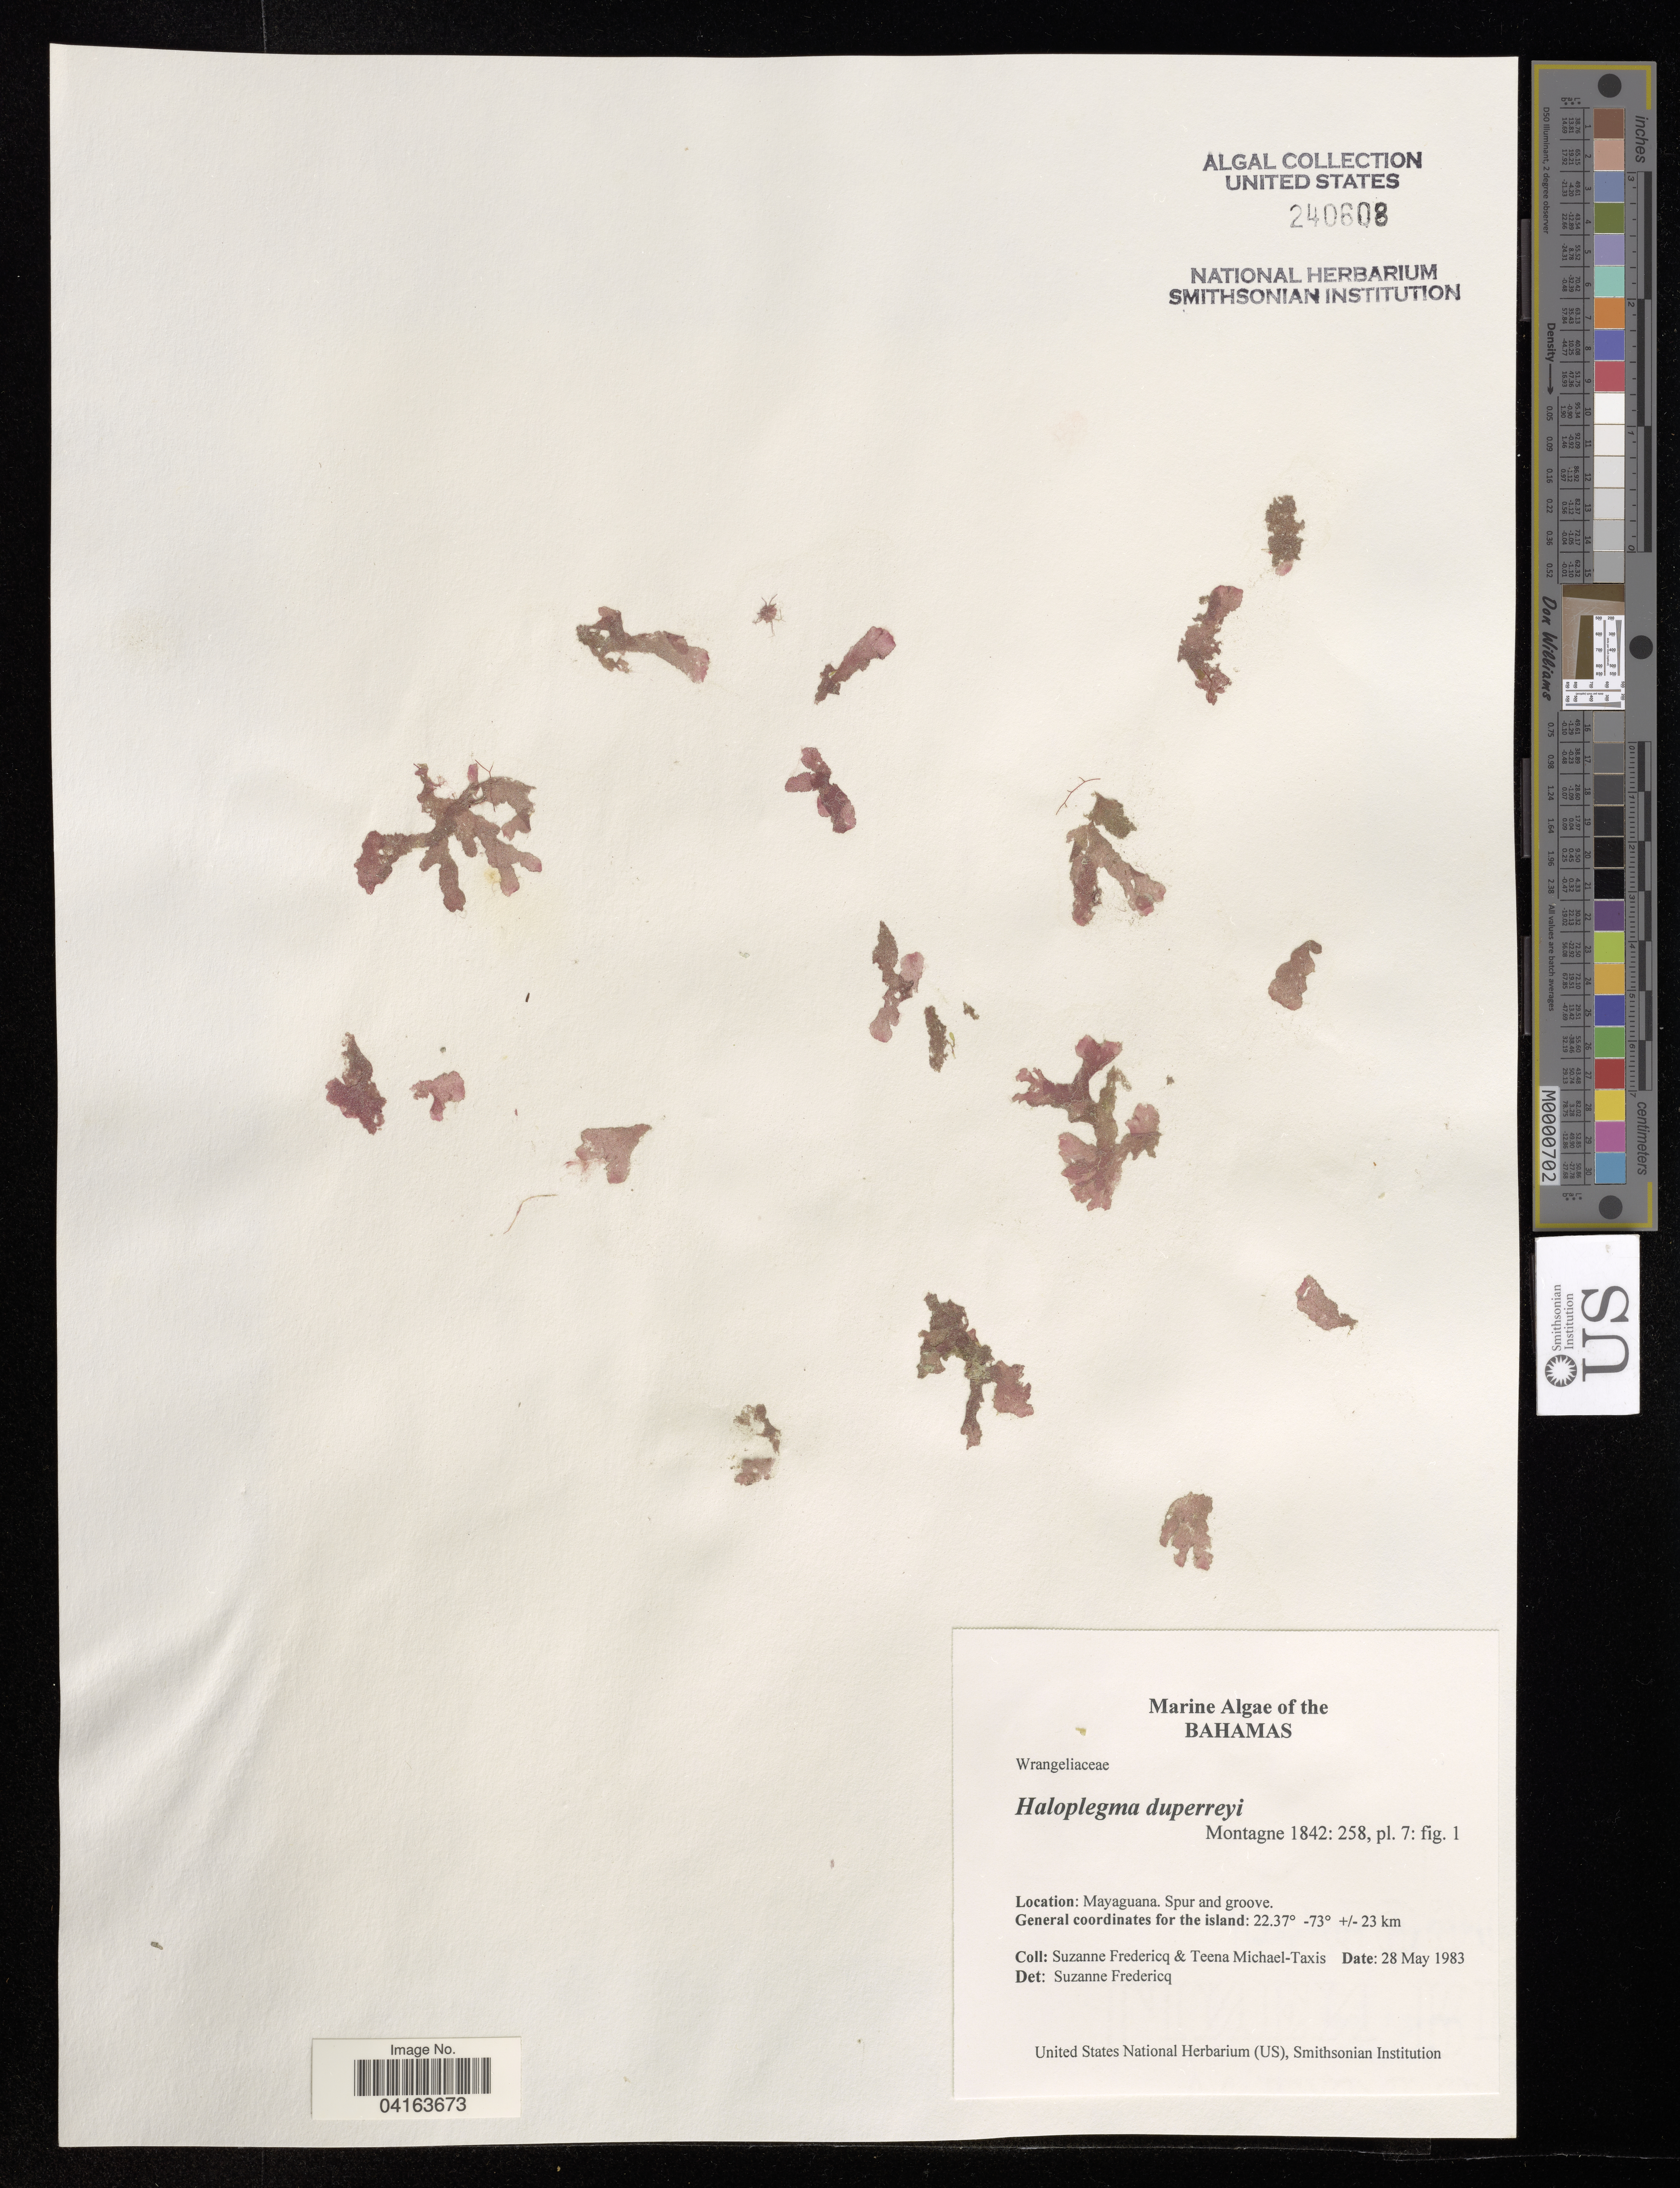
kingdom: Plantae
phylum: Rhodophyta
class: Florideophyceae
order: Ceramiales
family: Wrangeliaceae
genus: Haloplegma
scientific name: Haloplegma duperreyi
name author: Mont.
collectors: S. Fredericq & T. Michael-Taxis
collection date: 1983-05-28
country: Bahamas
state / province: Mayaguana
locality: Spur and groove.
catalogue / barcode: US 240608